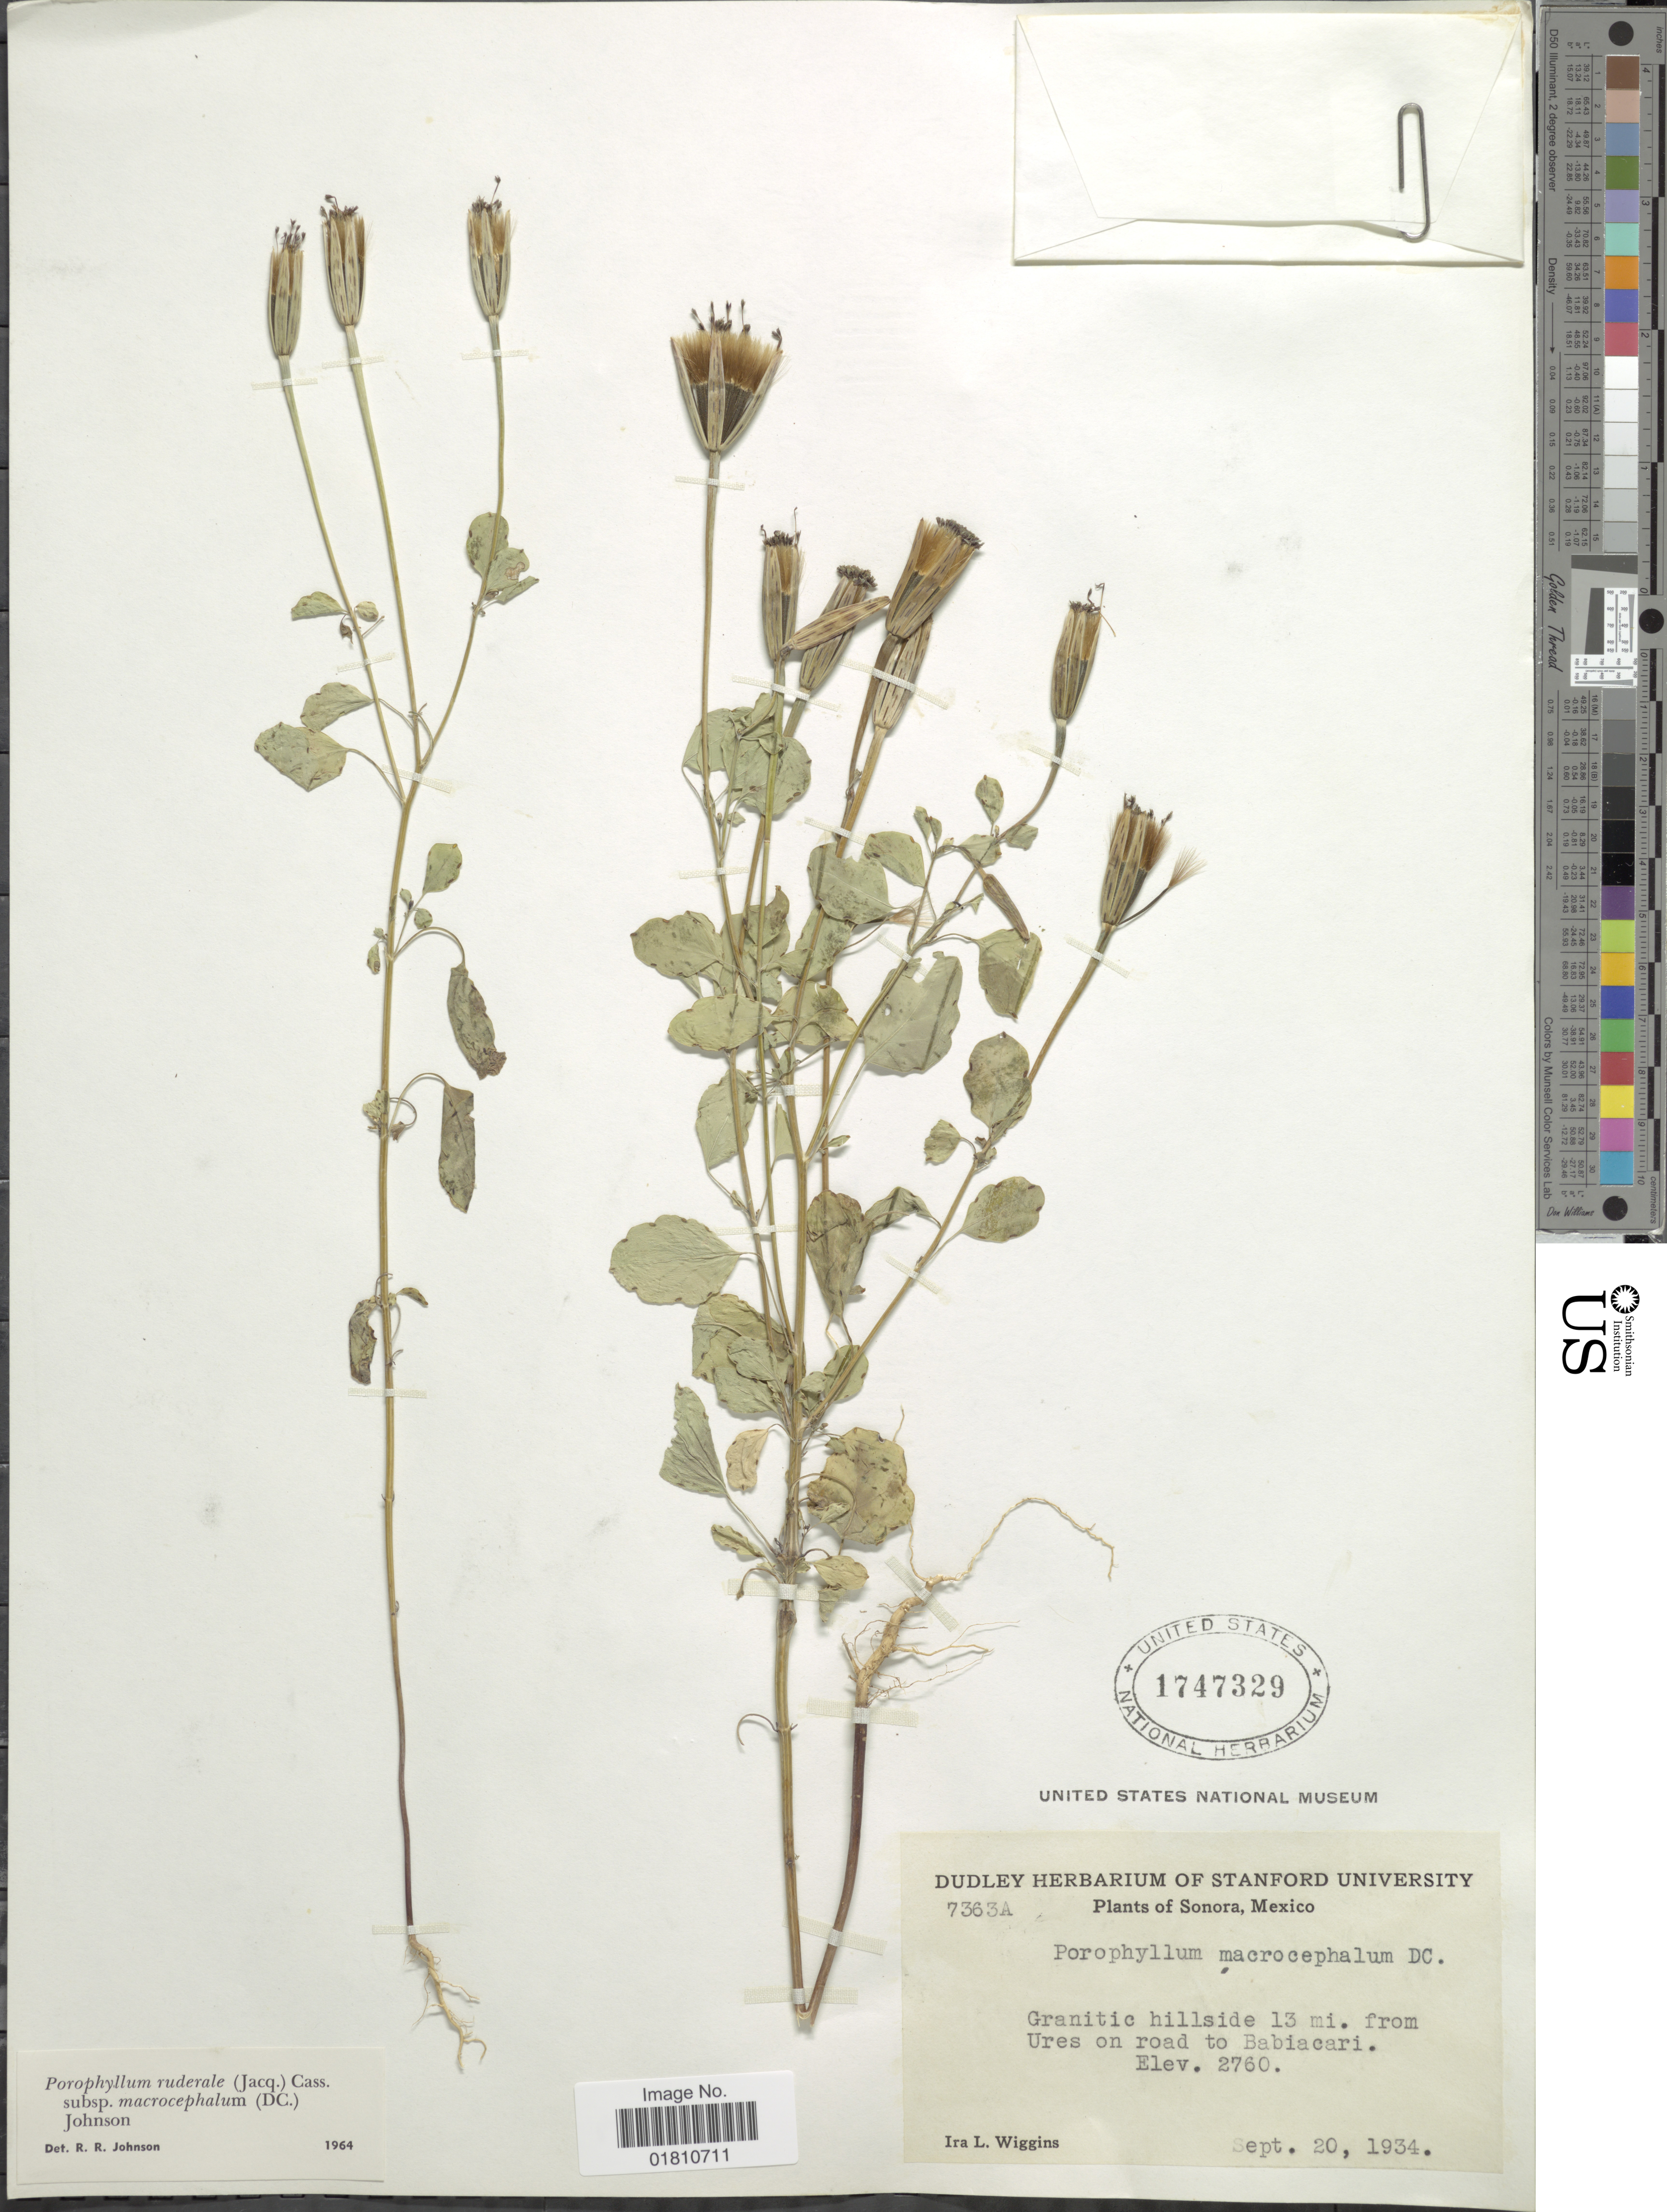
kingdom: Plantae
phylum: Tracheophyta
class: Magnoliopsida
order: Asterales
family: Asteraceae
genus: Porophyllum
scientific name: Porophyllum ruderale subsp. macrocephalum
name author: (DC.) R.R. Johnson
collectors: I. L. Wiggins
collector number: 7363A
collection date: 1934-09-20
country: Mexico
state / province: Sonora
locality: Granitic hillside 13 mi. from Ures on road to Babiacari.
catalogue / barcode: US 1747329